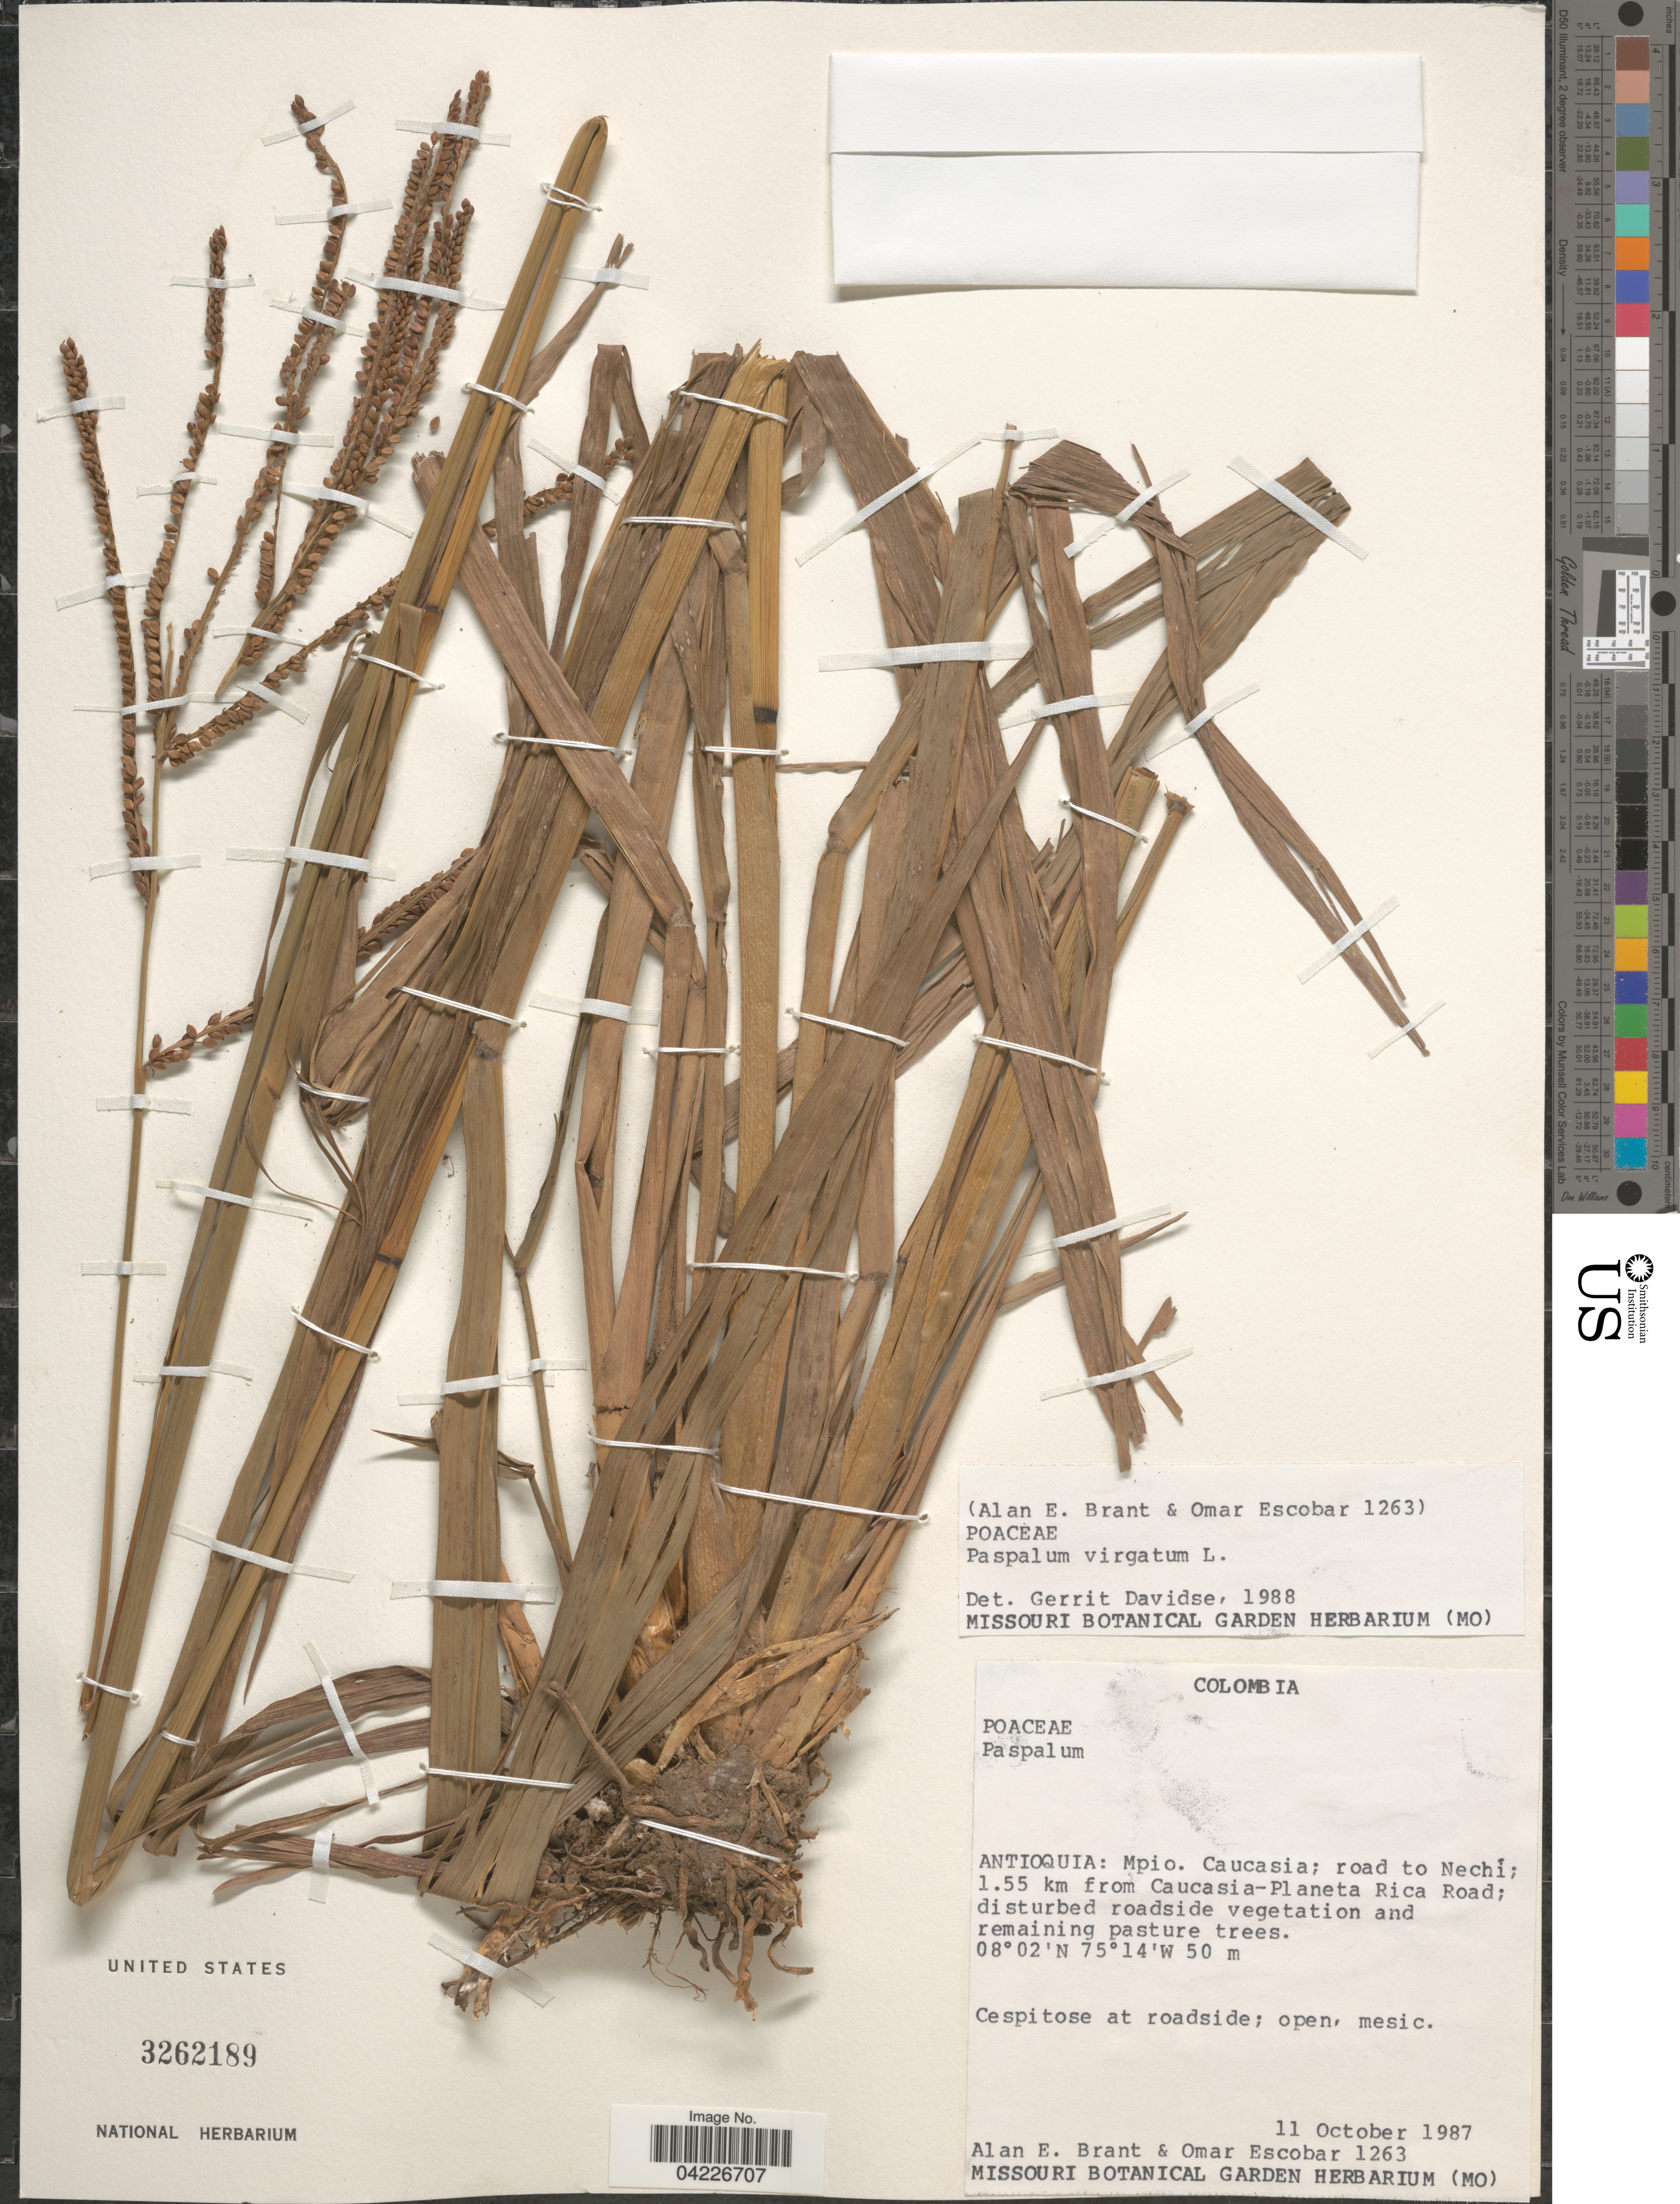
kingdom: Plantae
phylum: Tracheophyta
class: Liliopsida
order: Poales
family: Poaceae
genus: Paspalum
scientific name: Paspalum virgatum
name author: L.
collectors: A. Brant & O. D. Escobar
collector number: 1263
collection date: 1987-10-11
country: Colombia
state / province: Antioquia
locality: Mpio. Caucasia; road to Nechi; 1.55 km from Caucasia-Planeta Rica Road.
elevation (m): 50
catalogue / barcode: US 3262189